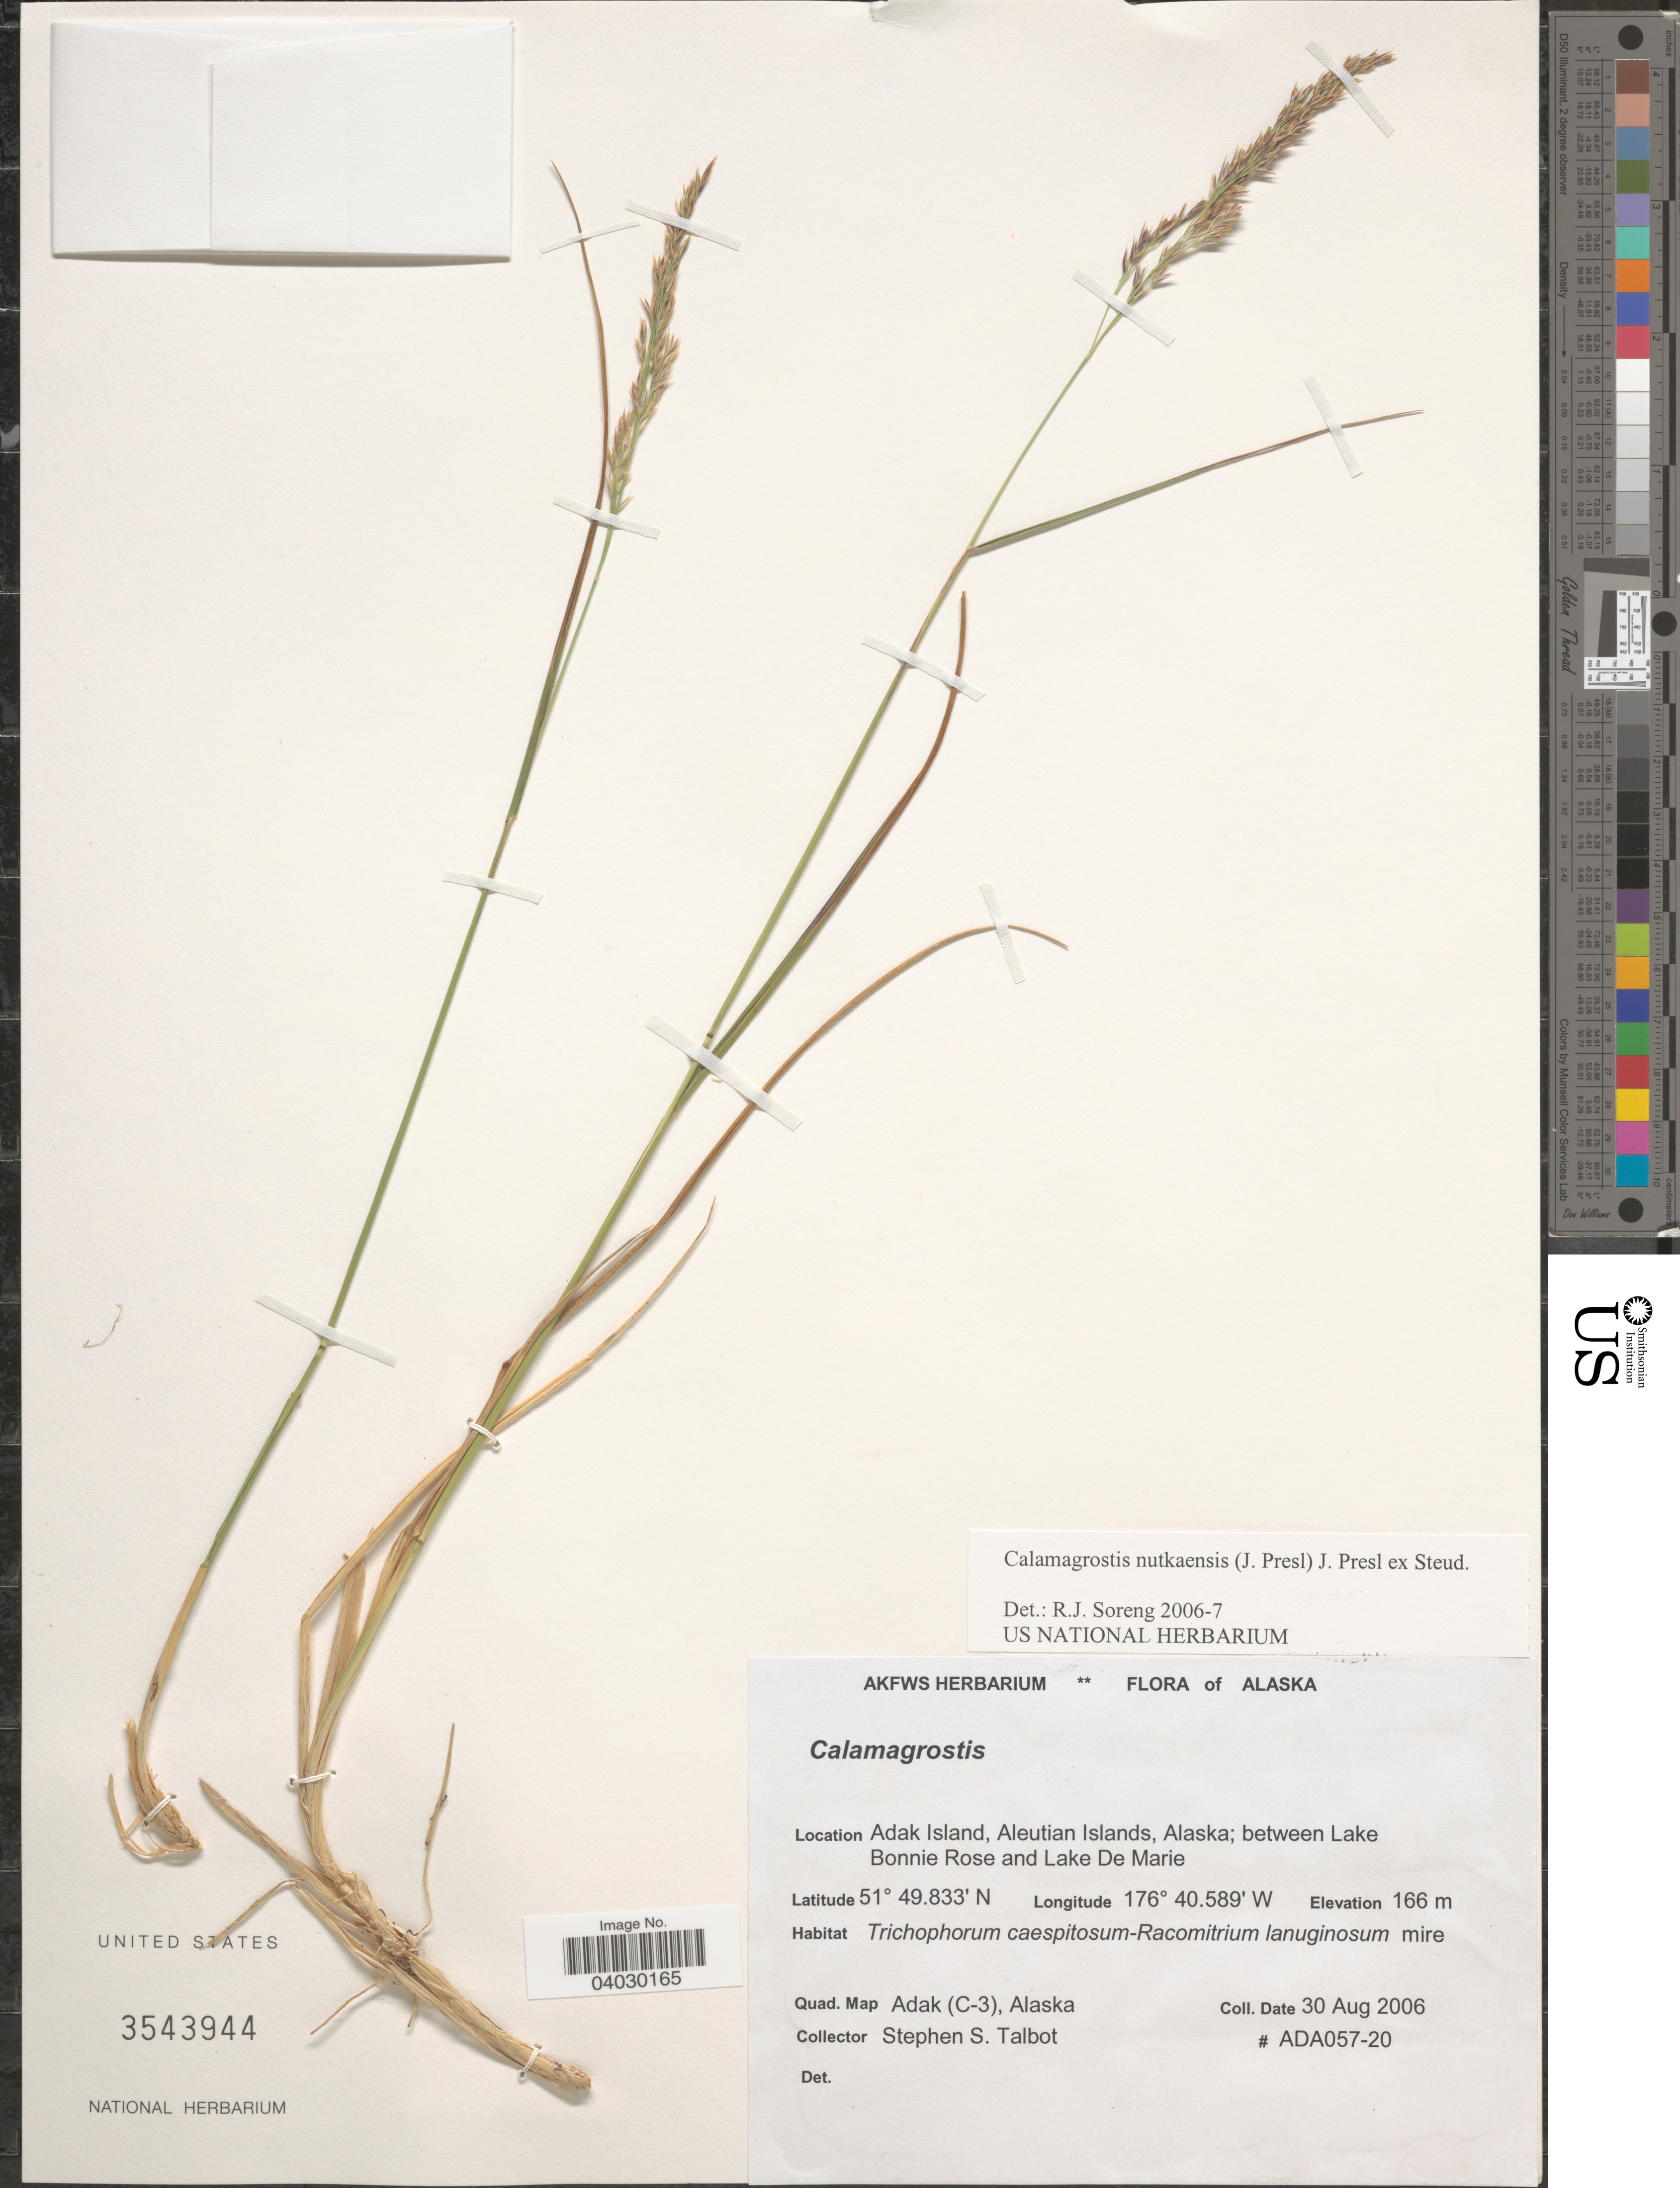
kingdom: Plantae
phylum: Tracheophyta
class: Liliopsida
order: Poales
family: Poaceae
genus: Calamagrostis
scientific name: Calamagrostis nutkaensis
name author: (J. Presl) Steud.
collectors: S. S. Talbot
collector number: ADA057-20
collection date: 2006-08-30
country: United States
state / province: Alaska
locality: Adak Island, Aleutian Islands; between Lake Bonnie Rose and Lake De Marie. Quad. Map Adak (C-3).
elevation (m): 166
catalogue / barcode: US 3543944